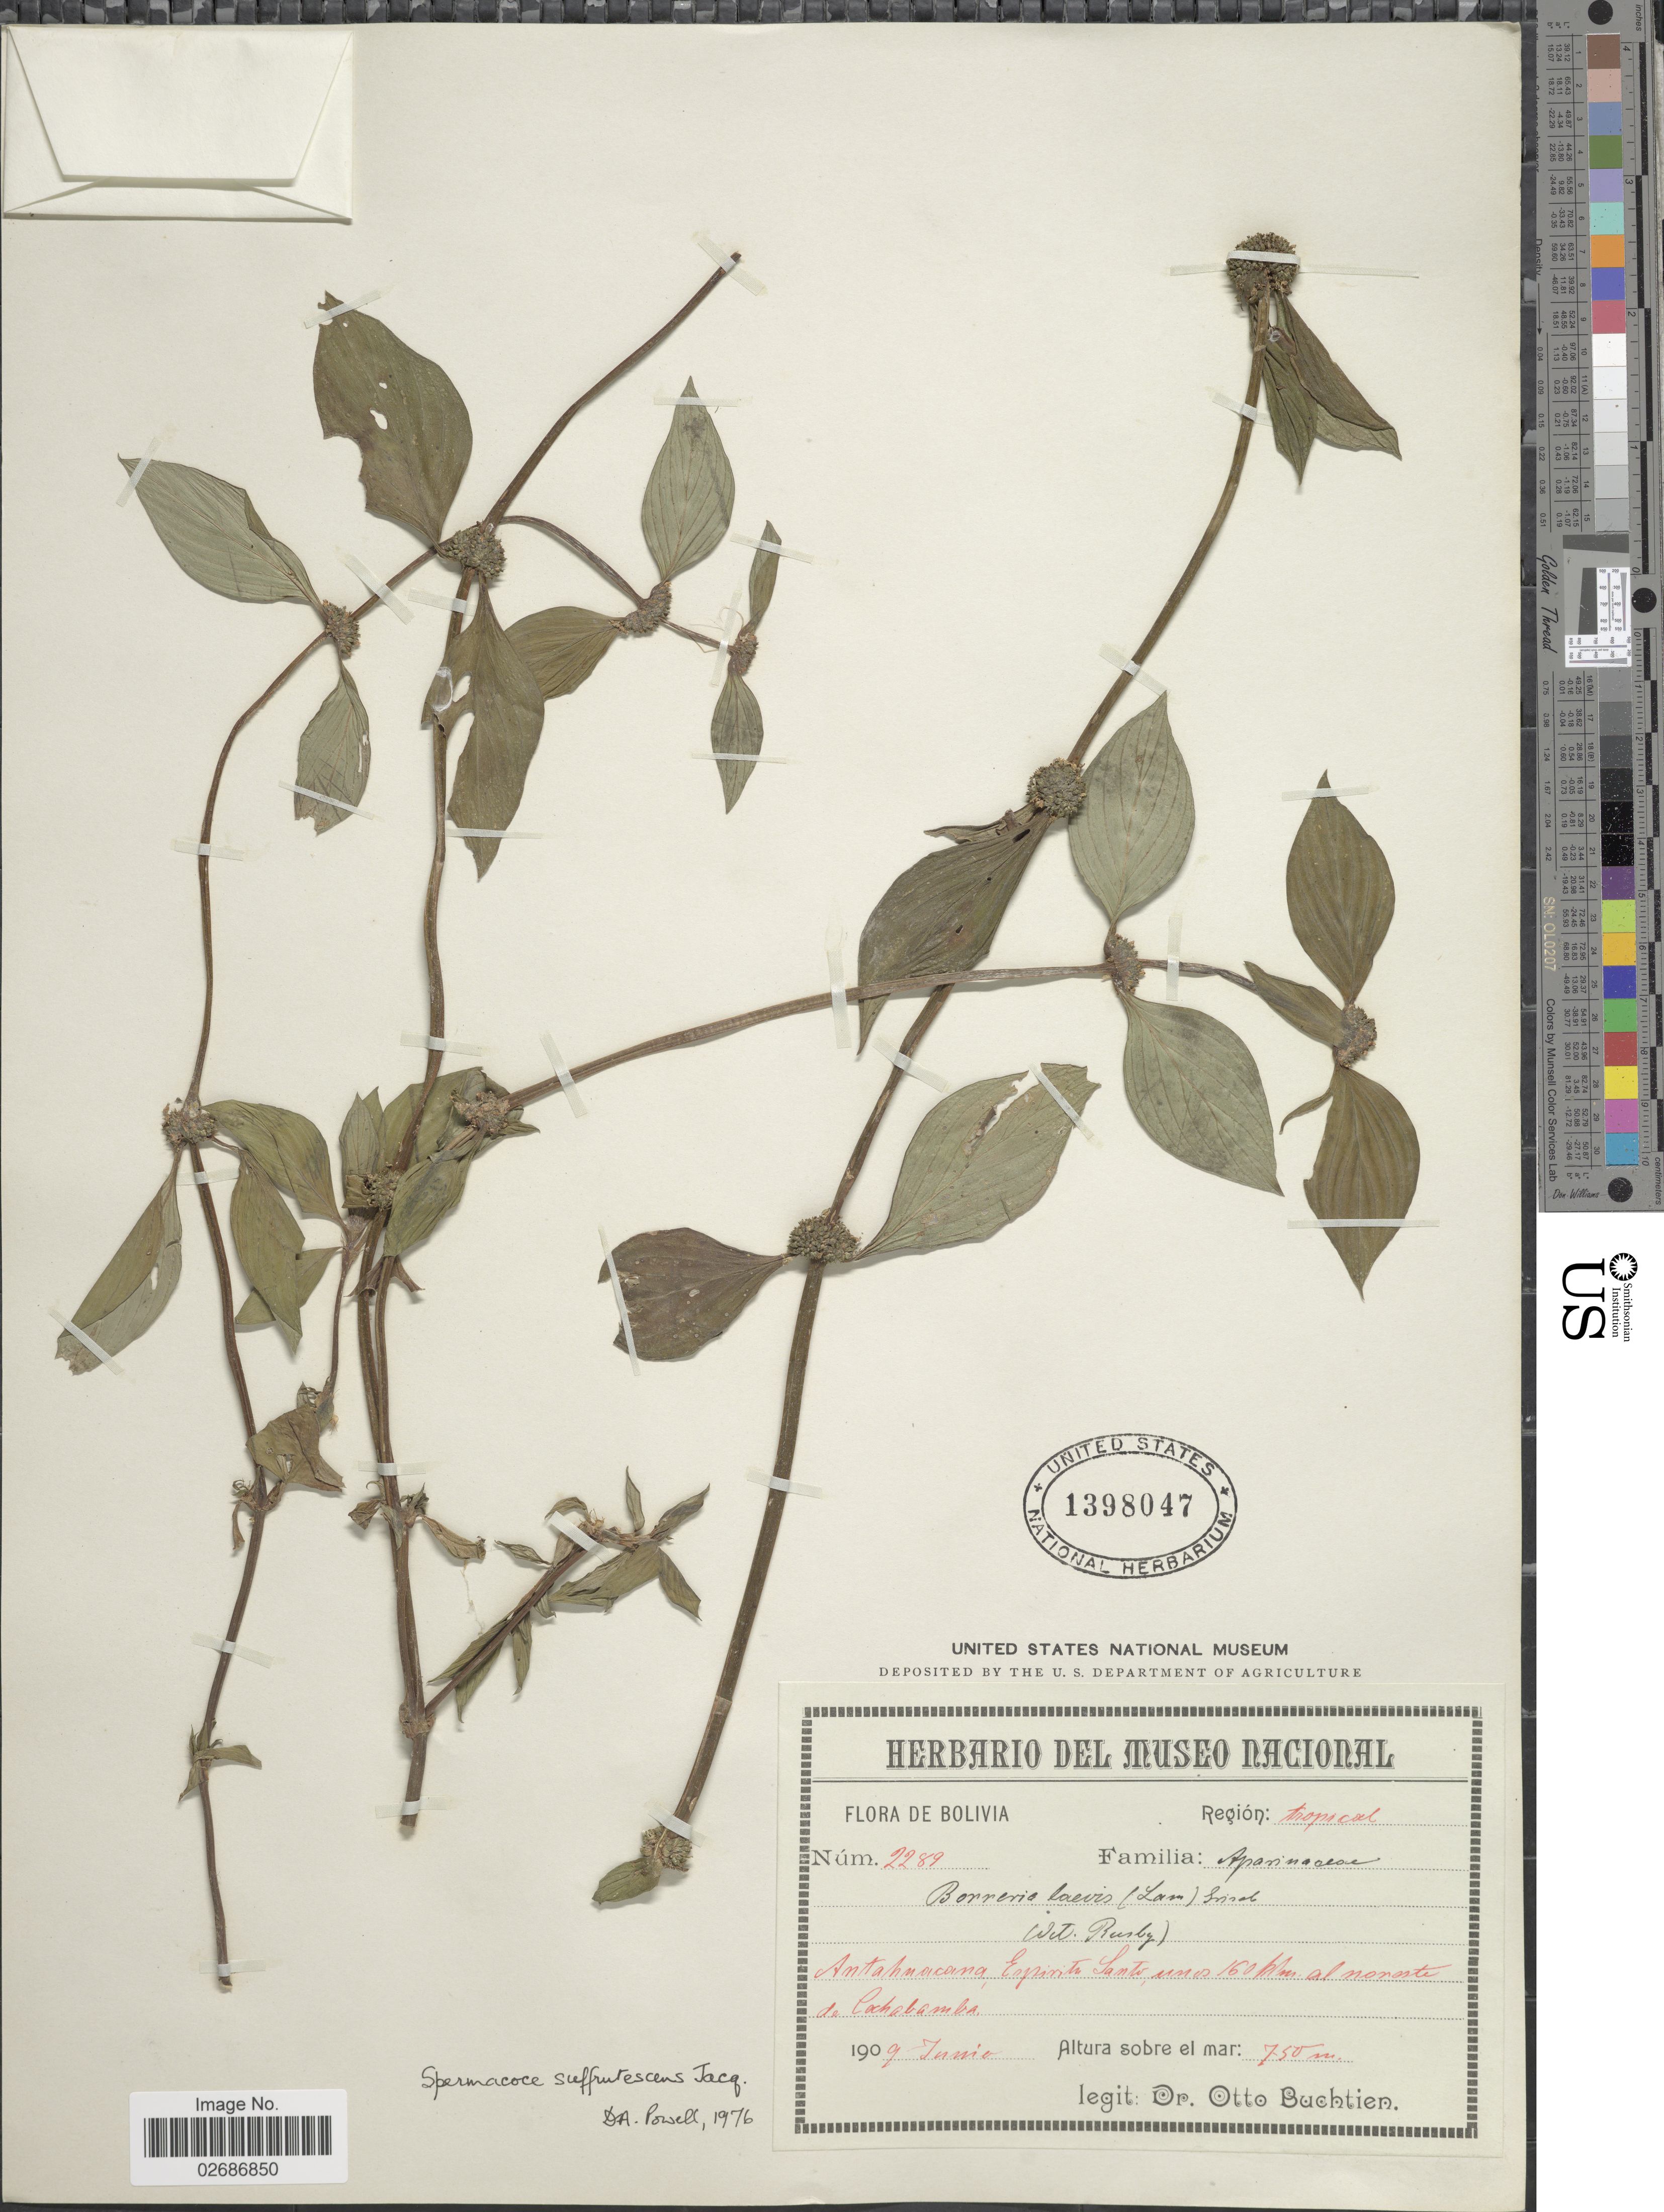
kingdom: Plantae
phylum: Tracheophyta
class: Magnoliopsida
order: Gentianales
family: Rubiaceae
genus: Borreria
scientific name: Borreria remota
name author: (Lam.) Bacigalupo & E.L. Cabral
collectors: O. Buchtien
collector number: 2289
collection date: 1909-06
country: Bolivia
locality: Antahuacana, Espiritu Santa, unos 160 km. al noroeste de Cochamba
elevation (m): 750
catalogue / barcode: US 1398047